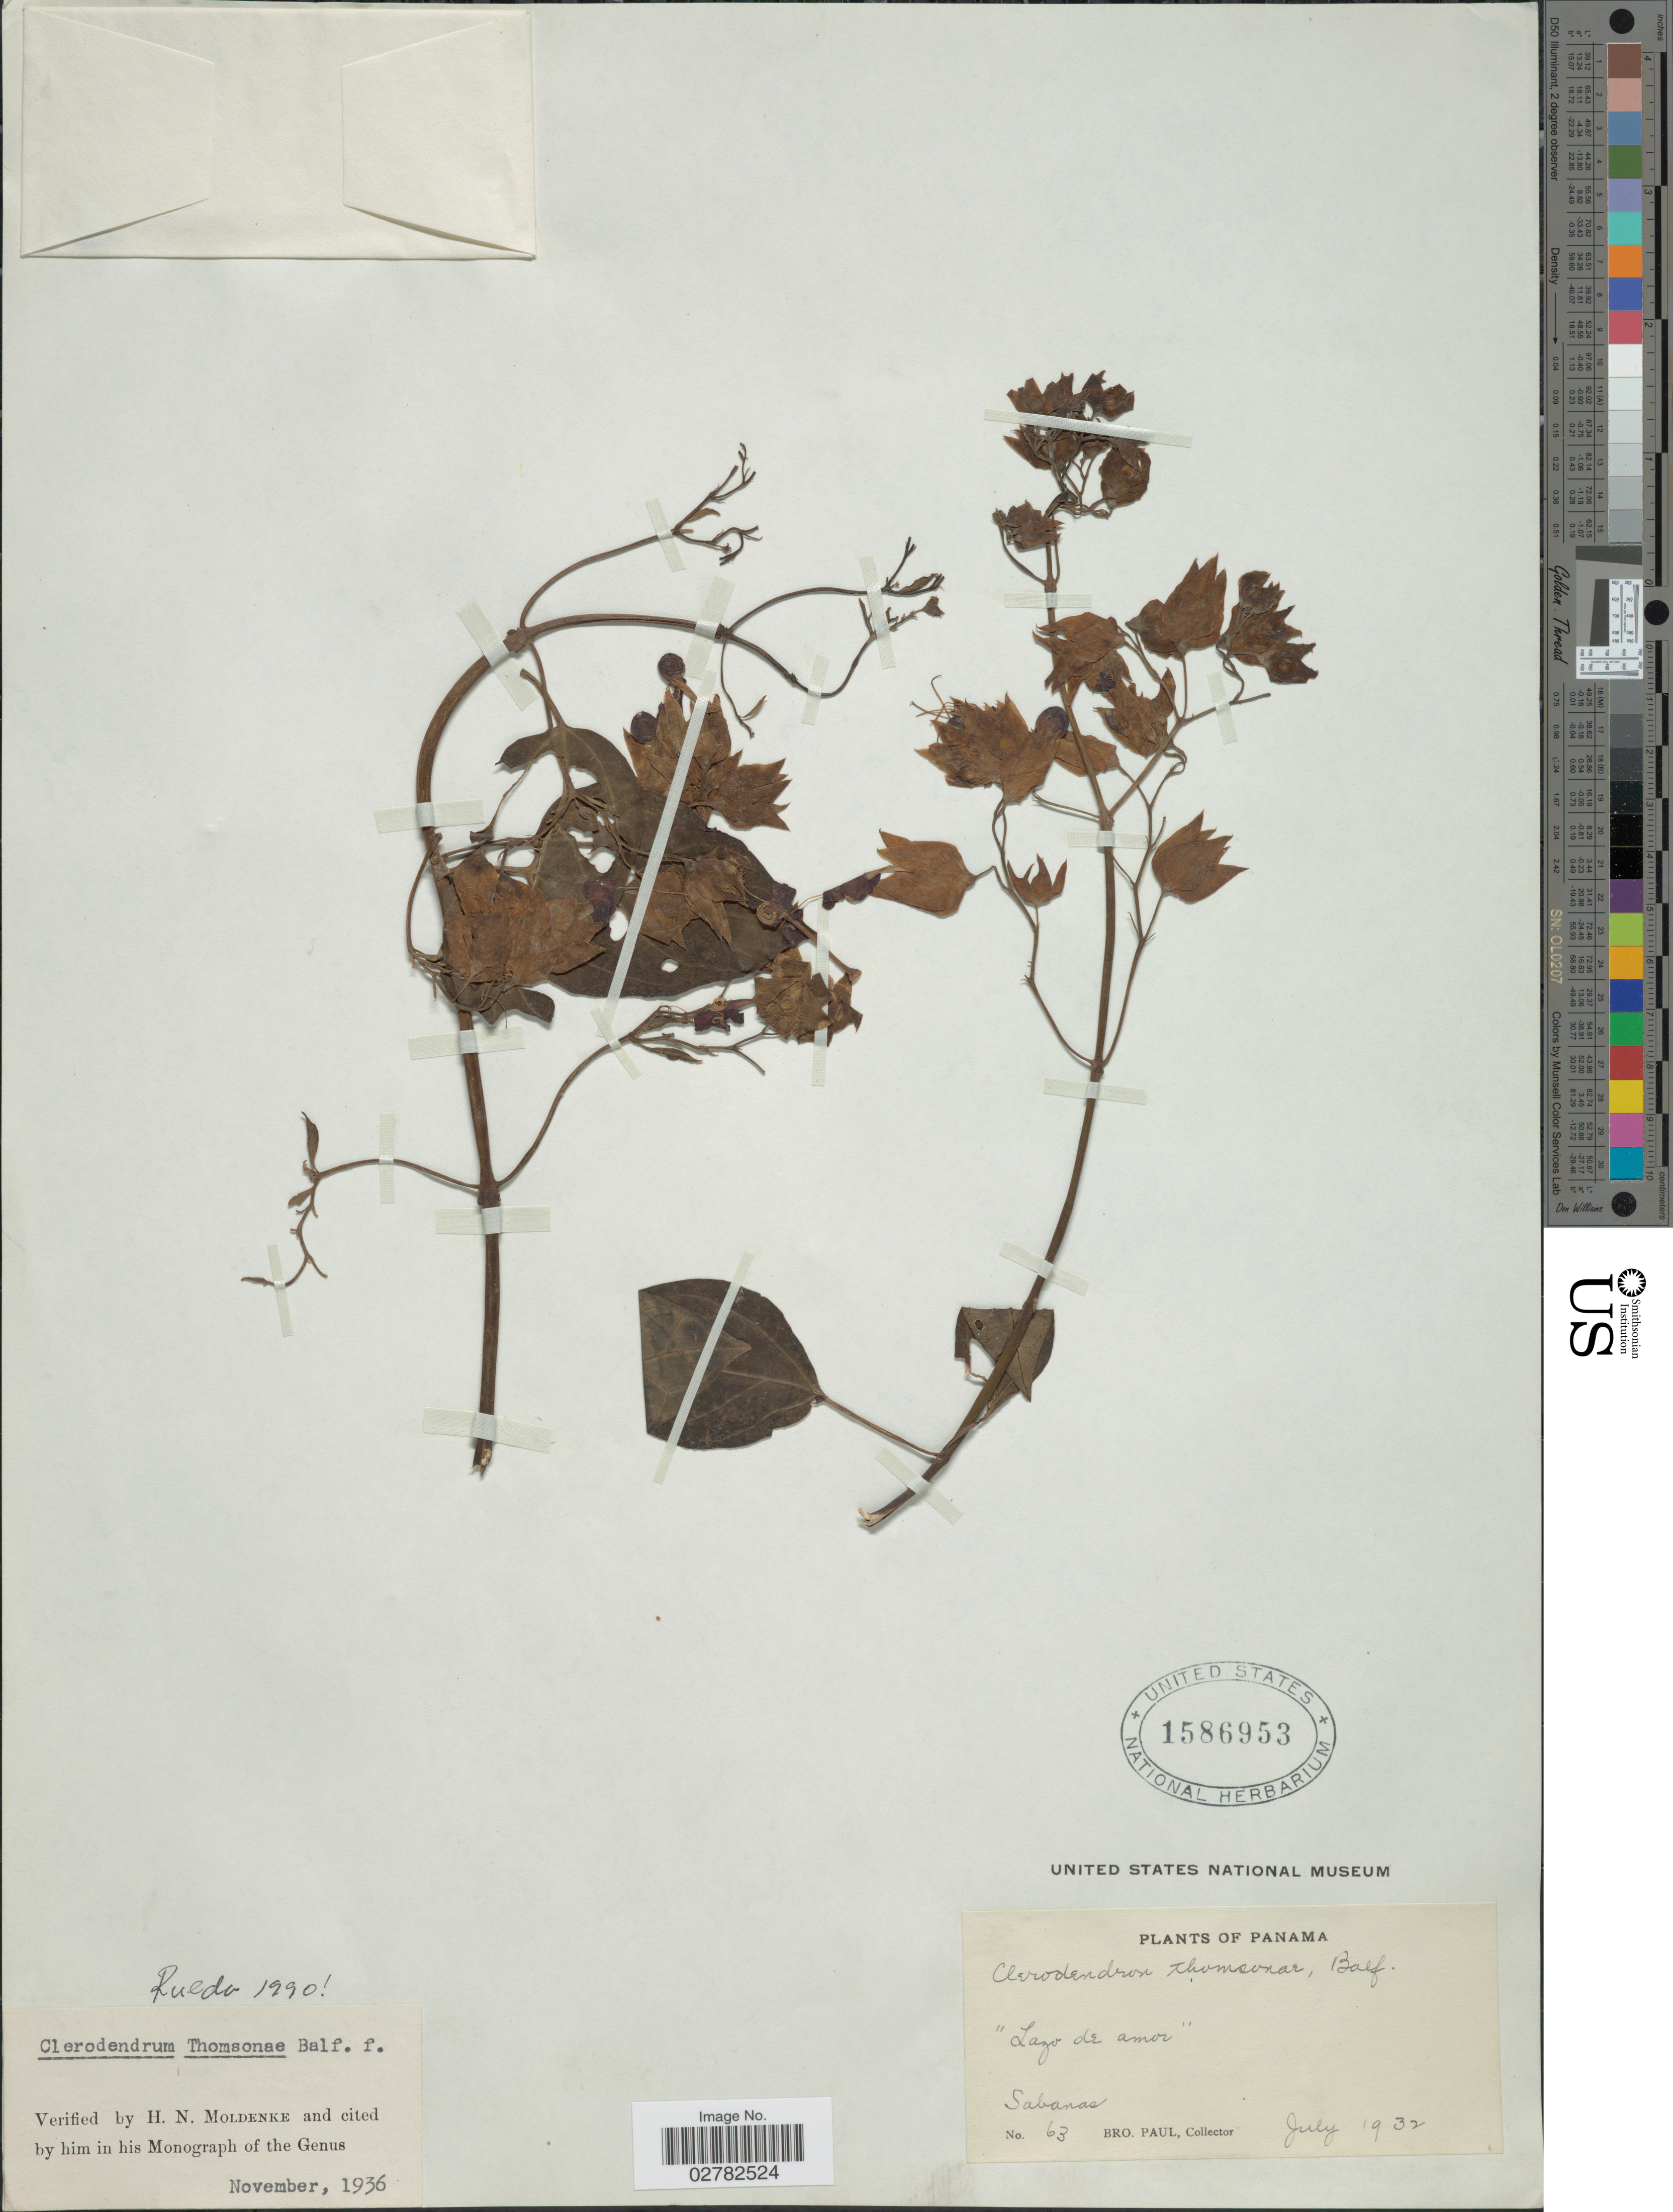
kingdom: Plantae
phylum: Tracheophyta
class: Magnoliopsida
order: Lamiales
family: Lamiaceae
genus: Clerodendrum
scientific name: Clerodendrum thomsoniae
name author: Balf.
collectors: B. Paul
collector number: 63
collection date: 1932-07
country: Panama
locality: Sabanas.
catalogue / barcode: US 1586953